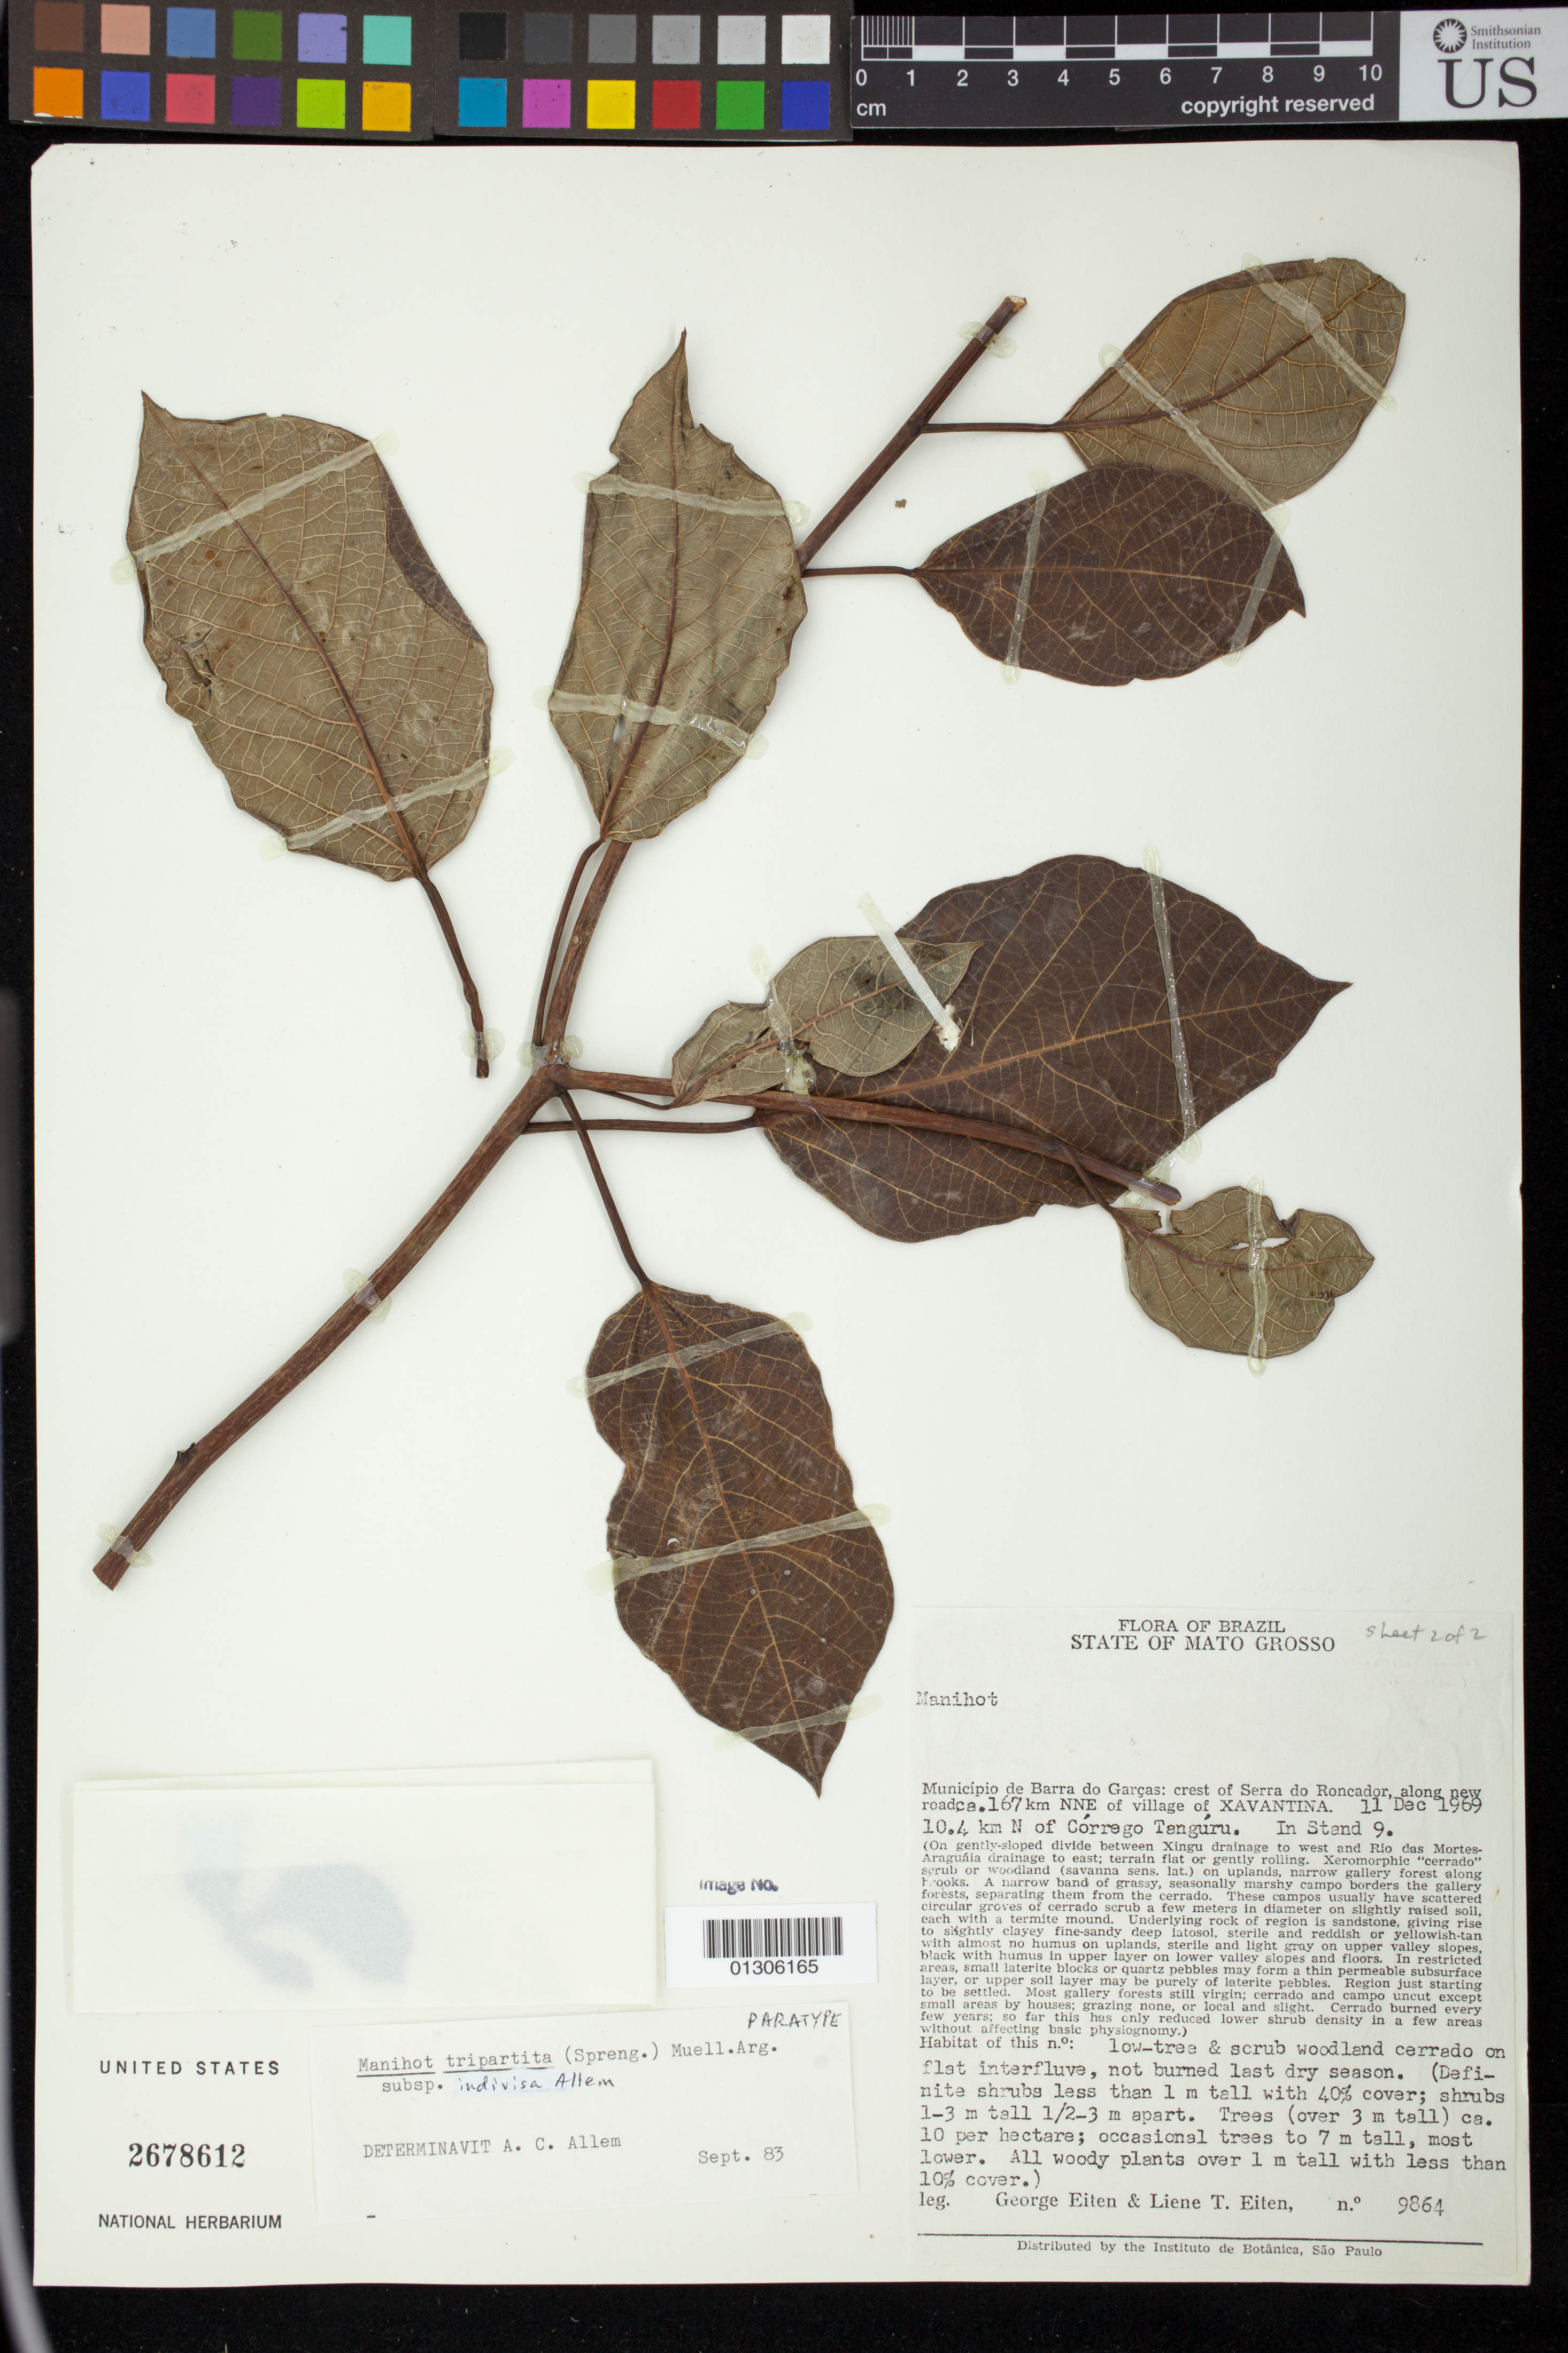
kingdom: Plantae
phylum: Tracheophyta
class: Magnoliopsida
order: Malpighiales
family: Euphorbiaceae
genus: Manihot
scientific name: Manihot tripartita subsp. indivisa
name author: Allem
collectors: G. Eiten & L. T. Eiten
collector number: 9864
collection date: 1969-11-12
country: Brazil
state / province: Mato Grosso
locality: Municipio de Barra do Garcas: crest of Serra do Roncador, along new road. 167 km NNE of village of Xavantina. 10.4 km N of Corrego Tangura. In Stand 9.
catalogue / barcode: US 2678612